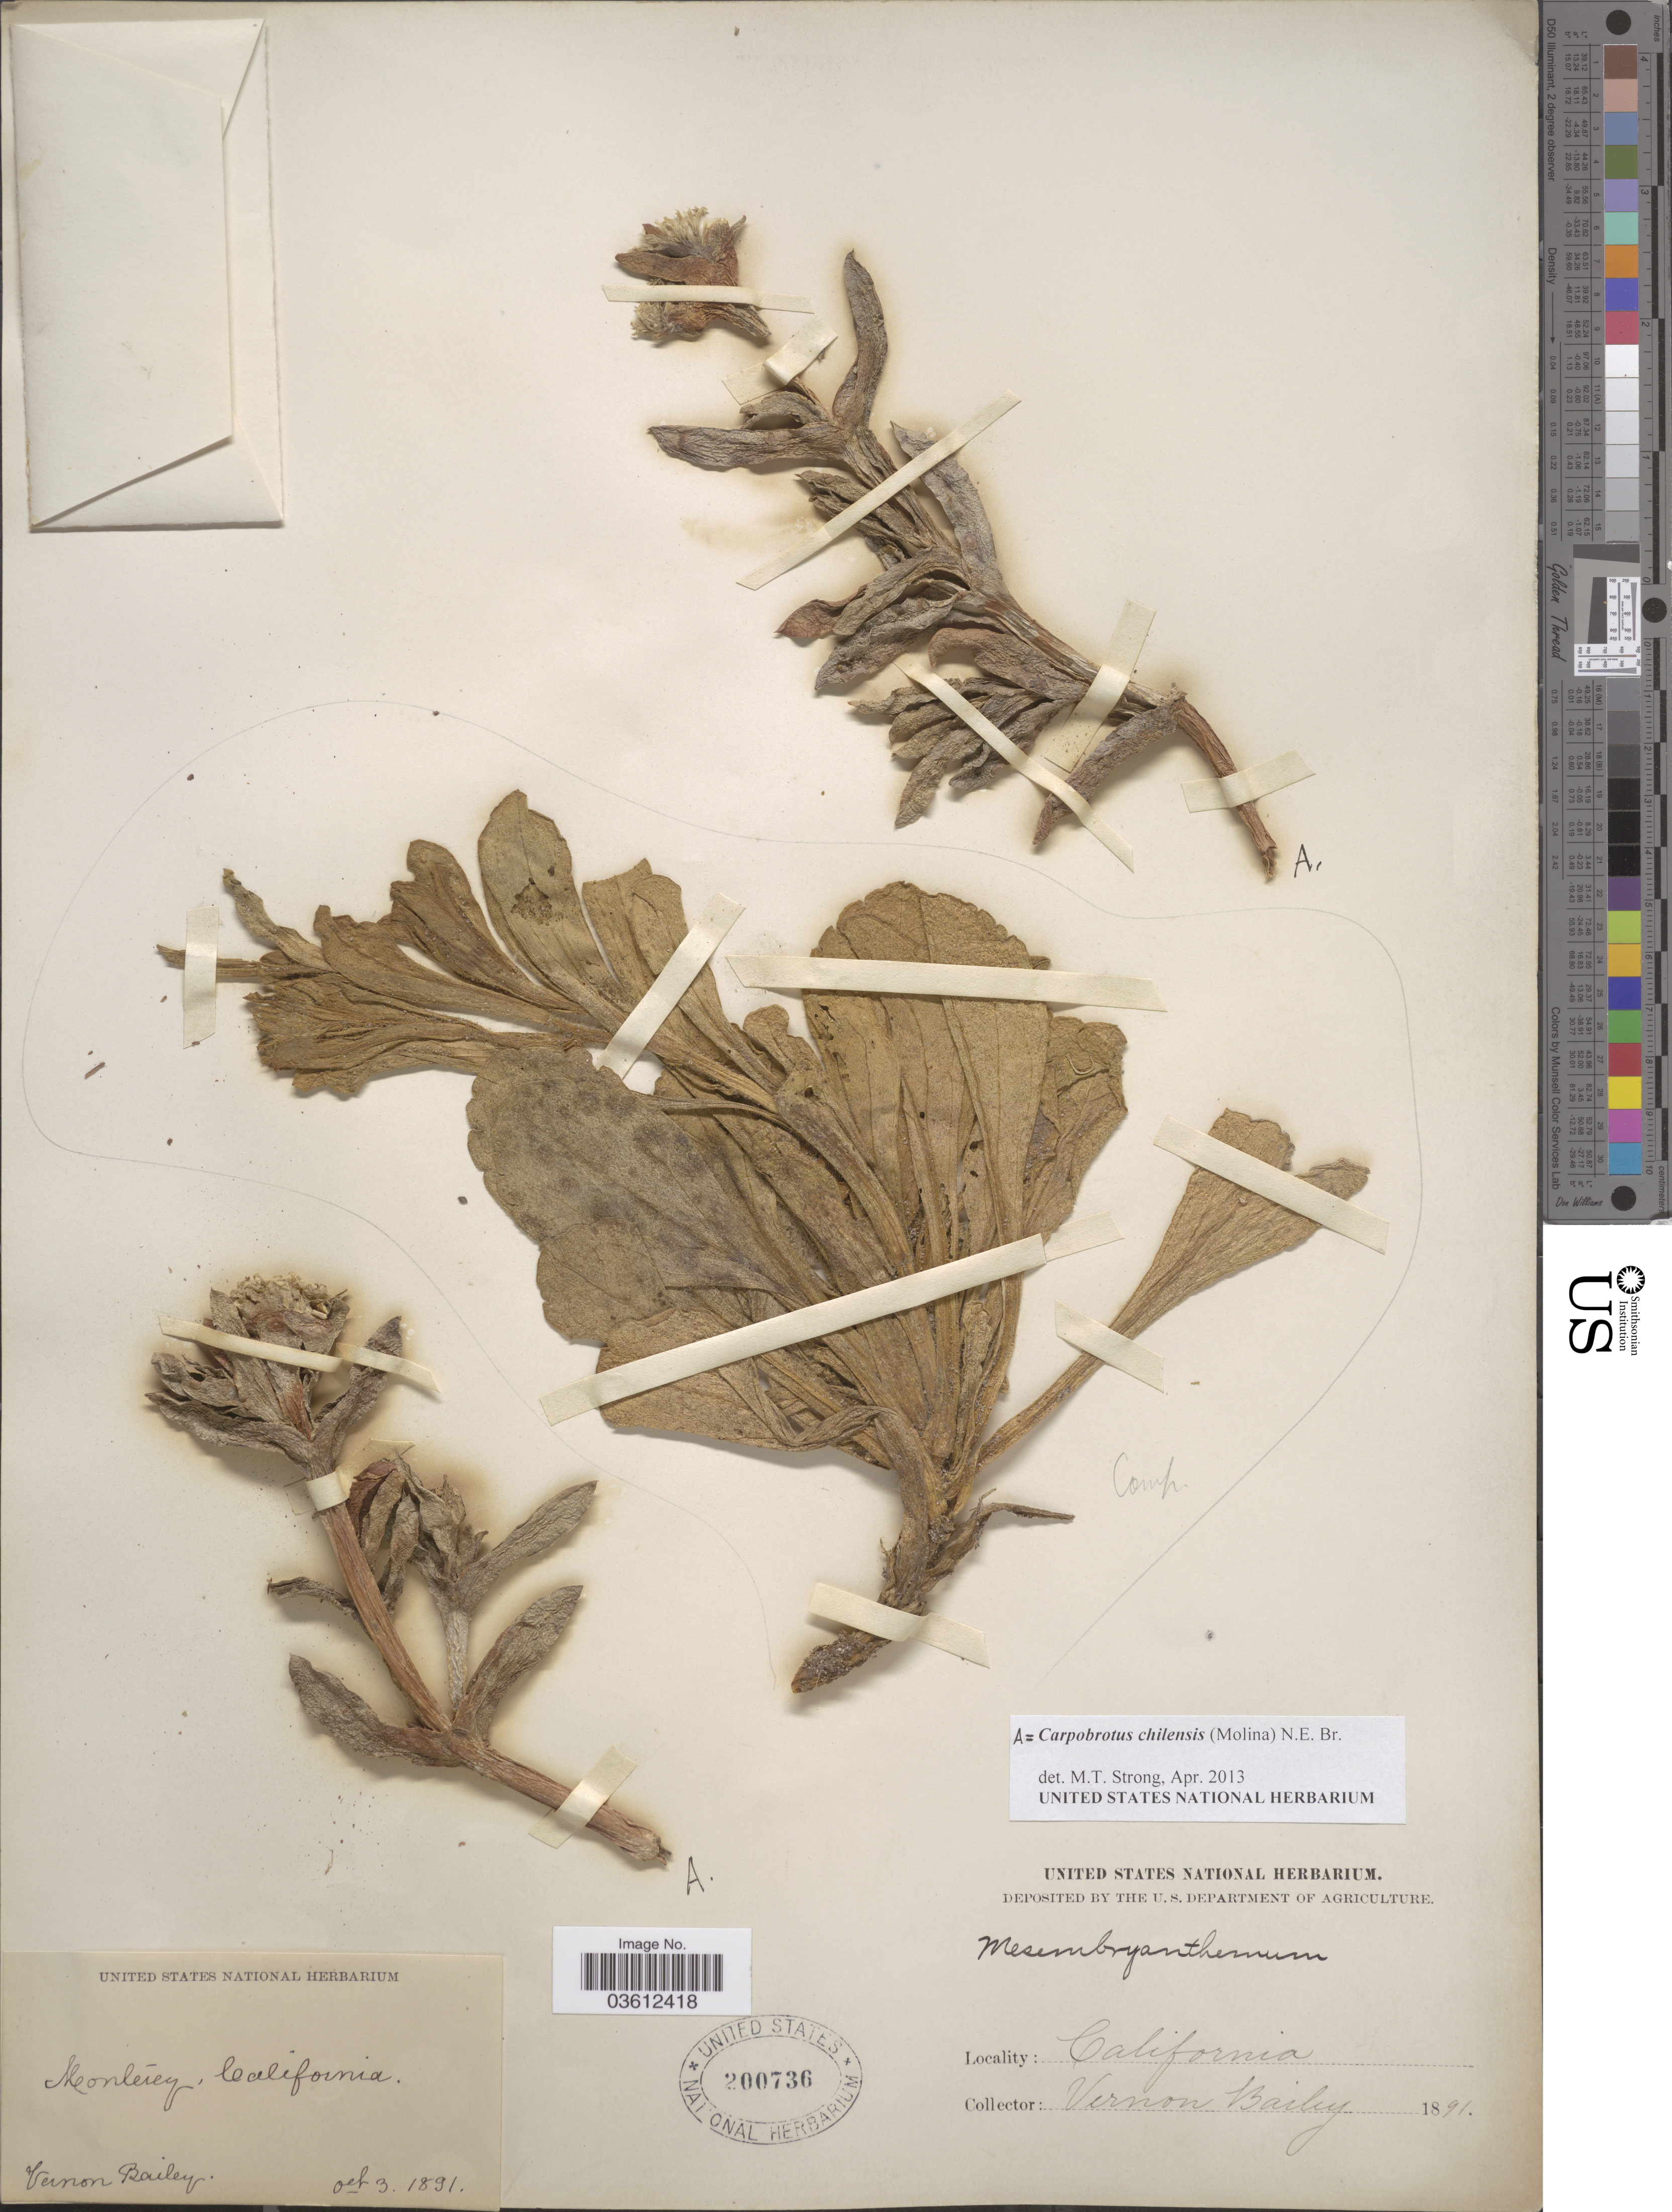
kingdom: Plantae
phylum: Tracheophyta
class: Magnoliopsida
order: Caryophyllales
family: Aizoaceae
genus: Carpobrotus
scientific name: Carpobrotus chilensis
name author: (Molina) N.E. Br.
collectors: V. O. Bailey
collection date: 1891-10-03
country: United States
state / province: California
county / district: Monterey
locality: Monterey.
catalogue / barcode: US 200736